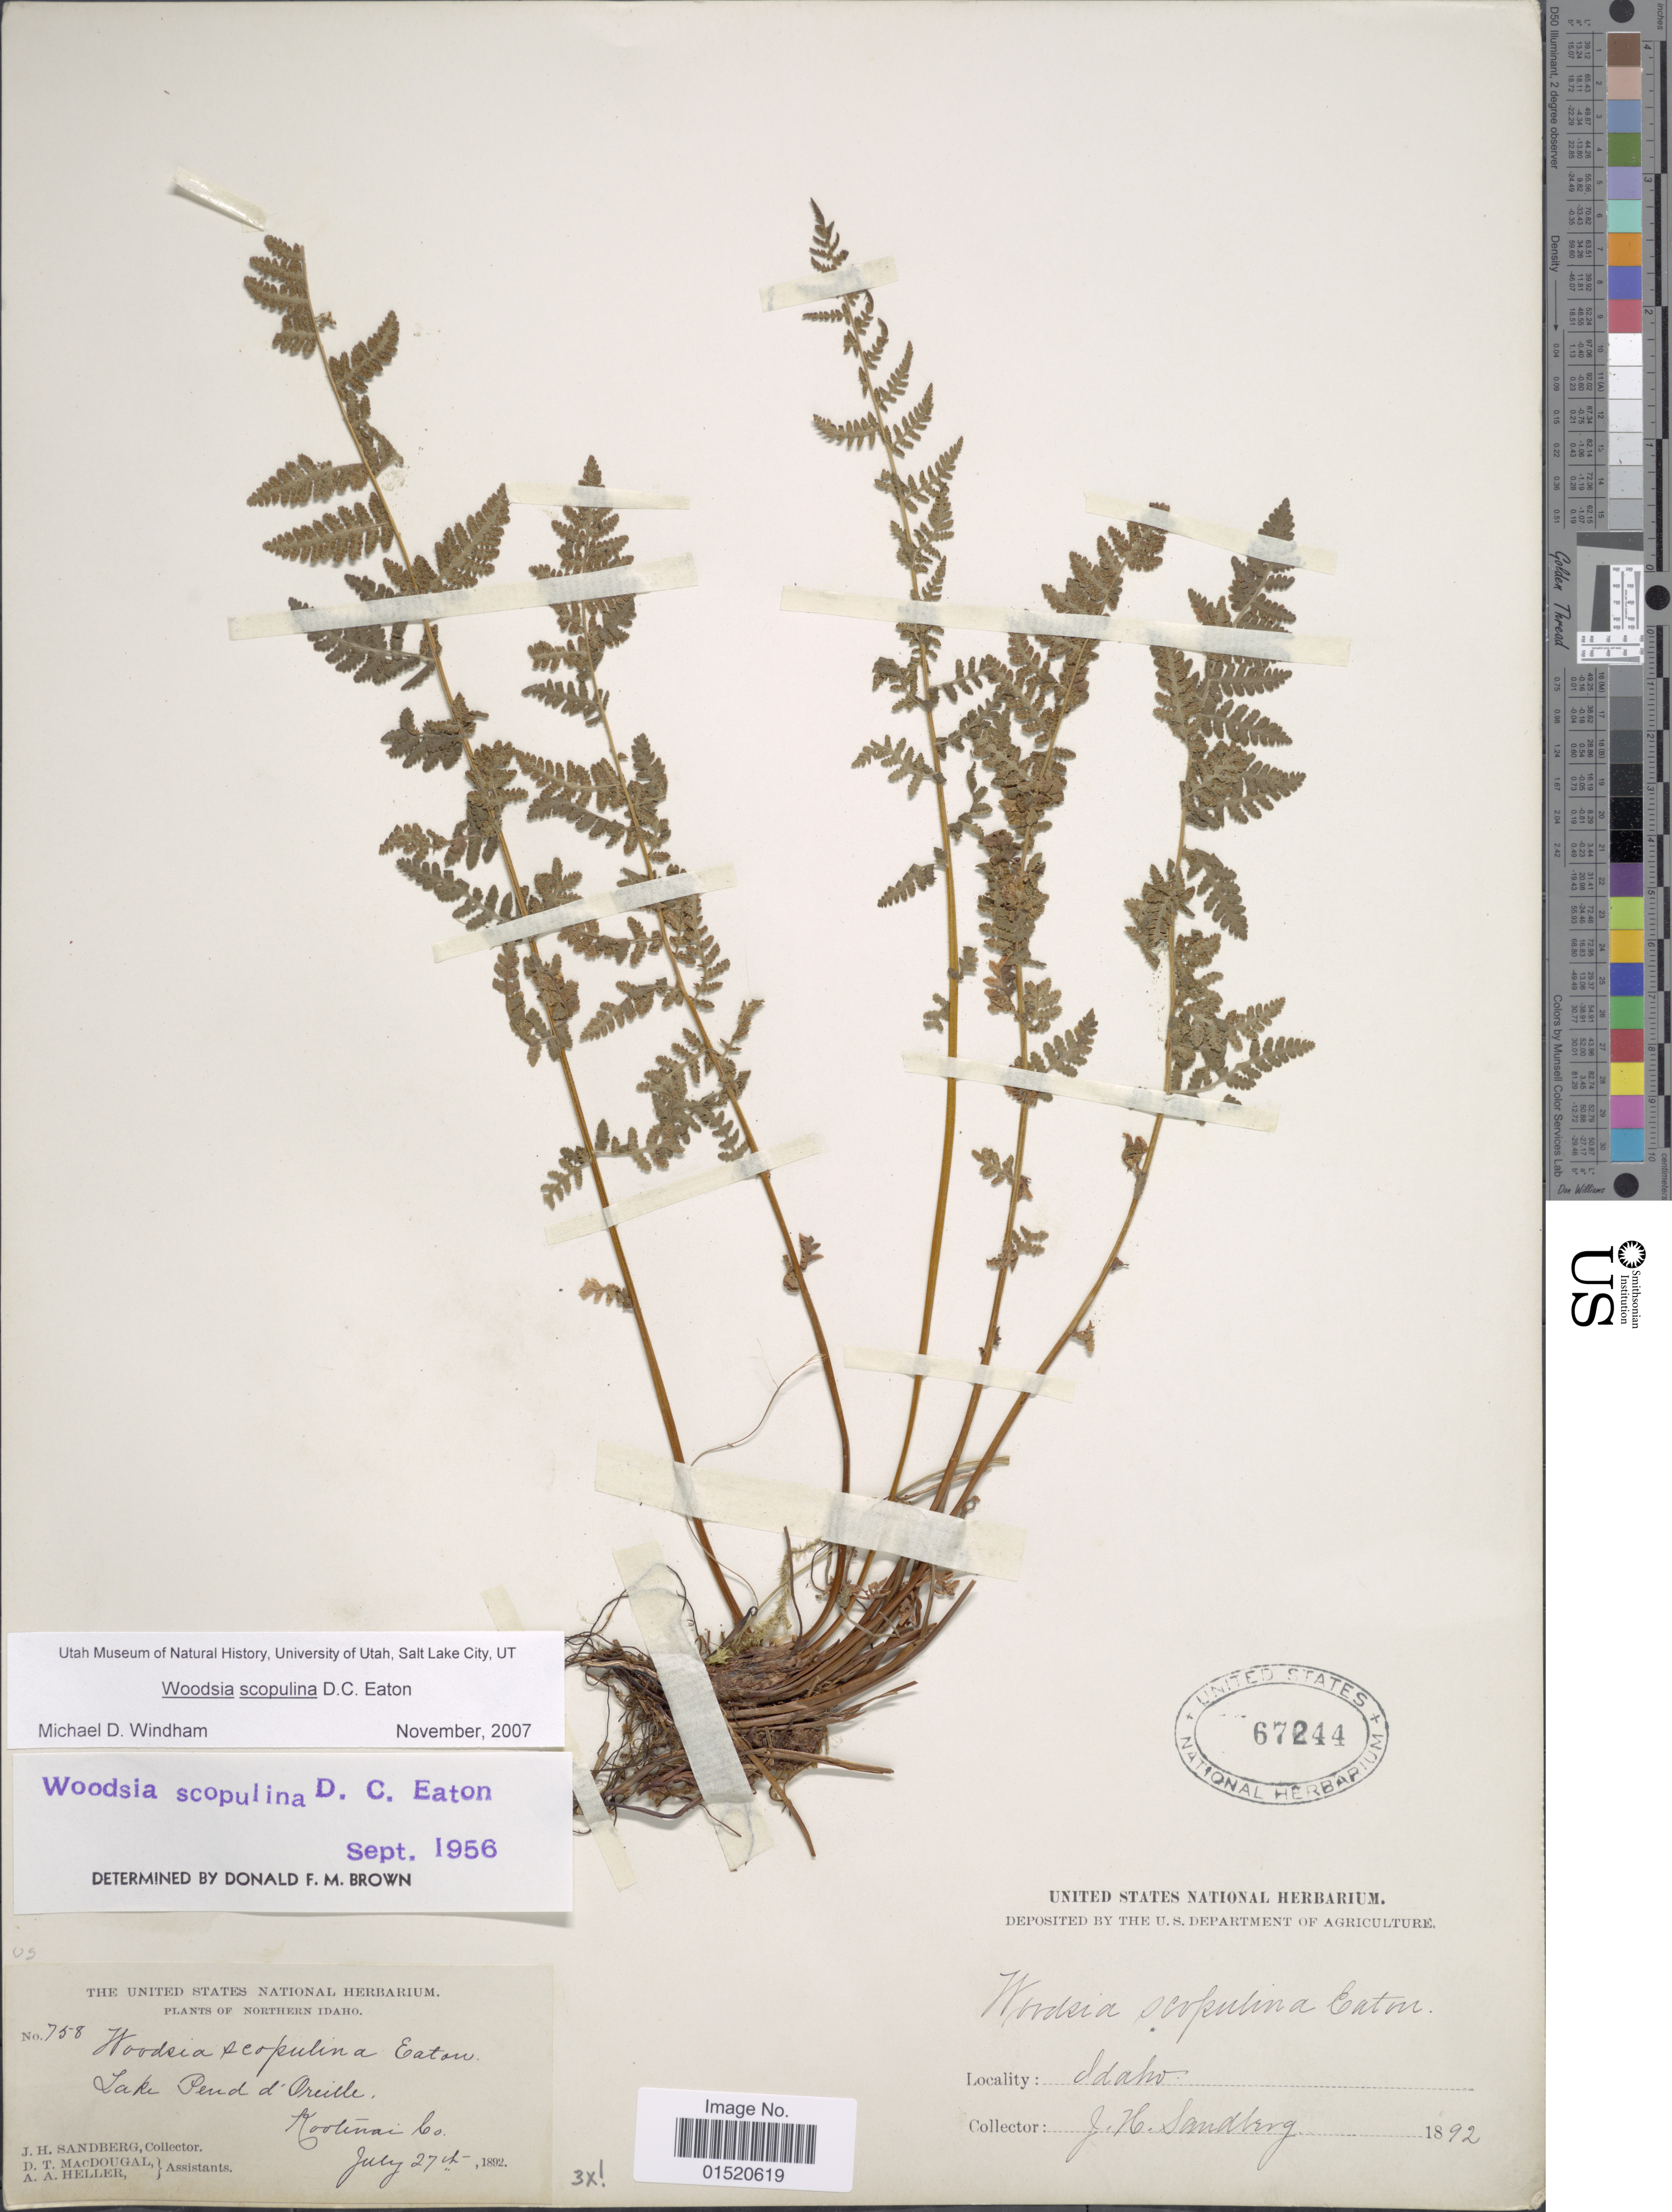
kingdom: Plantae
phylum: Tracheophyta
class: Polypodiopsida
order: Polypodiales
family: Woodsiaceae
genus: Woodsia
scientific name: Woodsia scopulina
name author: D.C. Eaton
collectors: J. H. Sandberg, D. T. MacDougal & A. A. Heller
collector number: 758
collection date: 1892-07-27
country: United States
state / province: Idaho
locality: Lake Pend d'Oreile Koolini Co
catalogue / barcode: US 67244